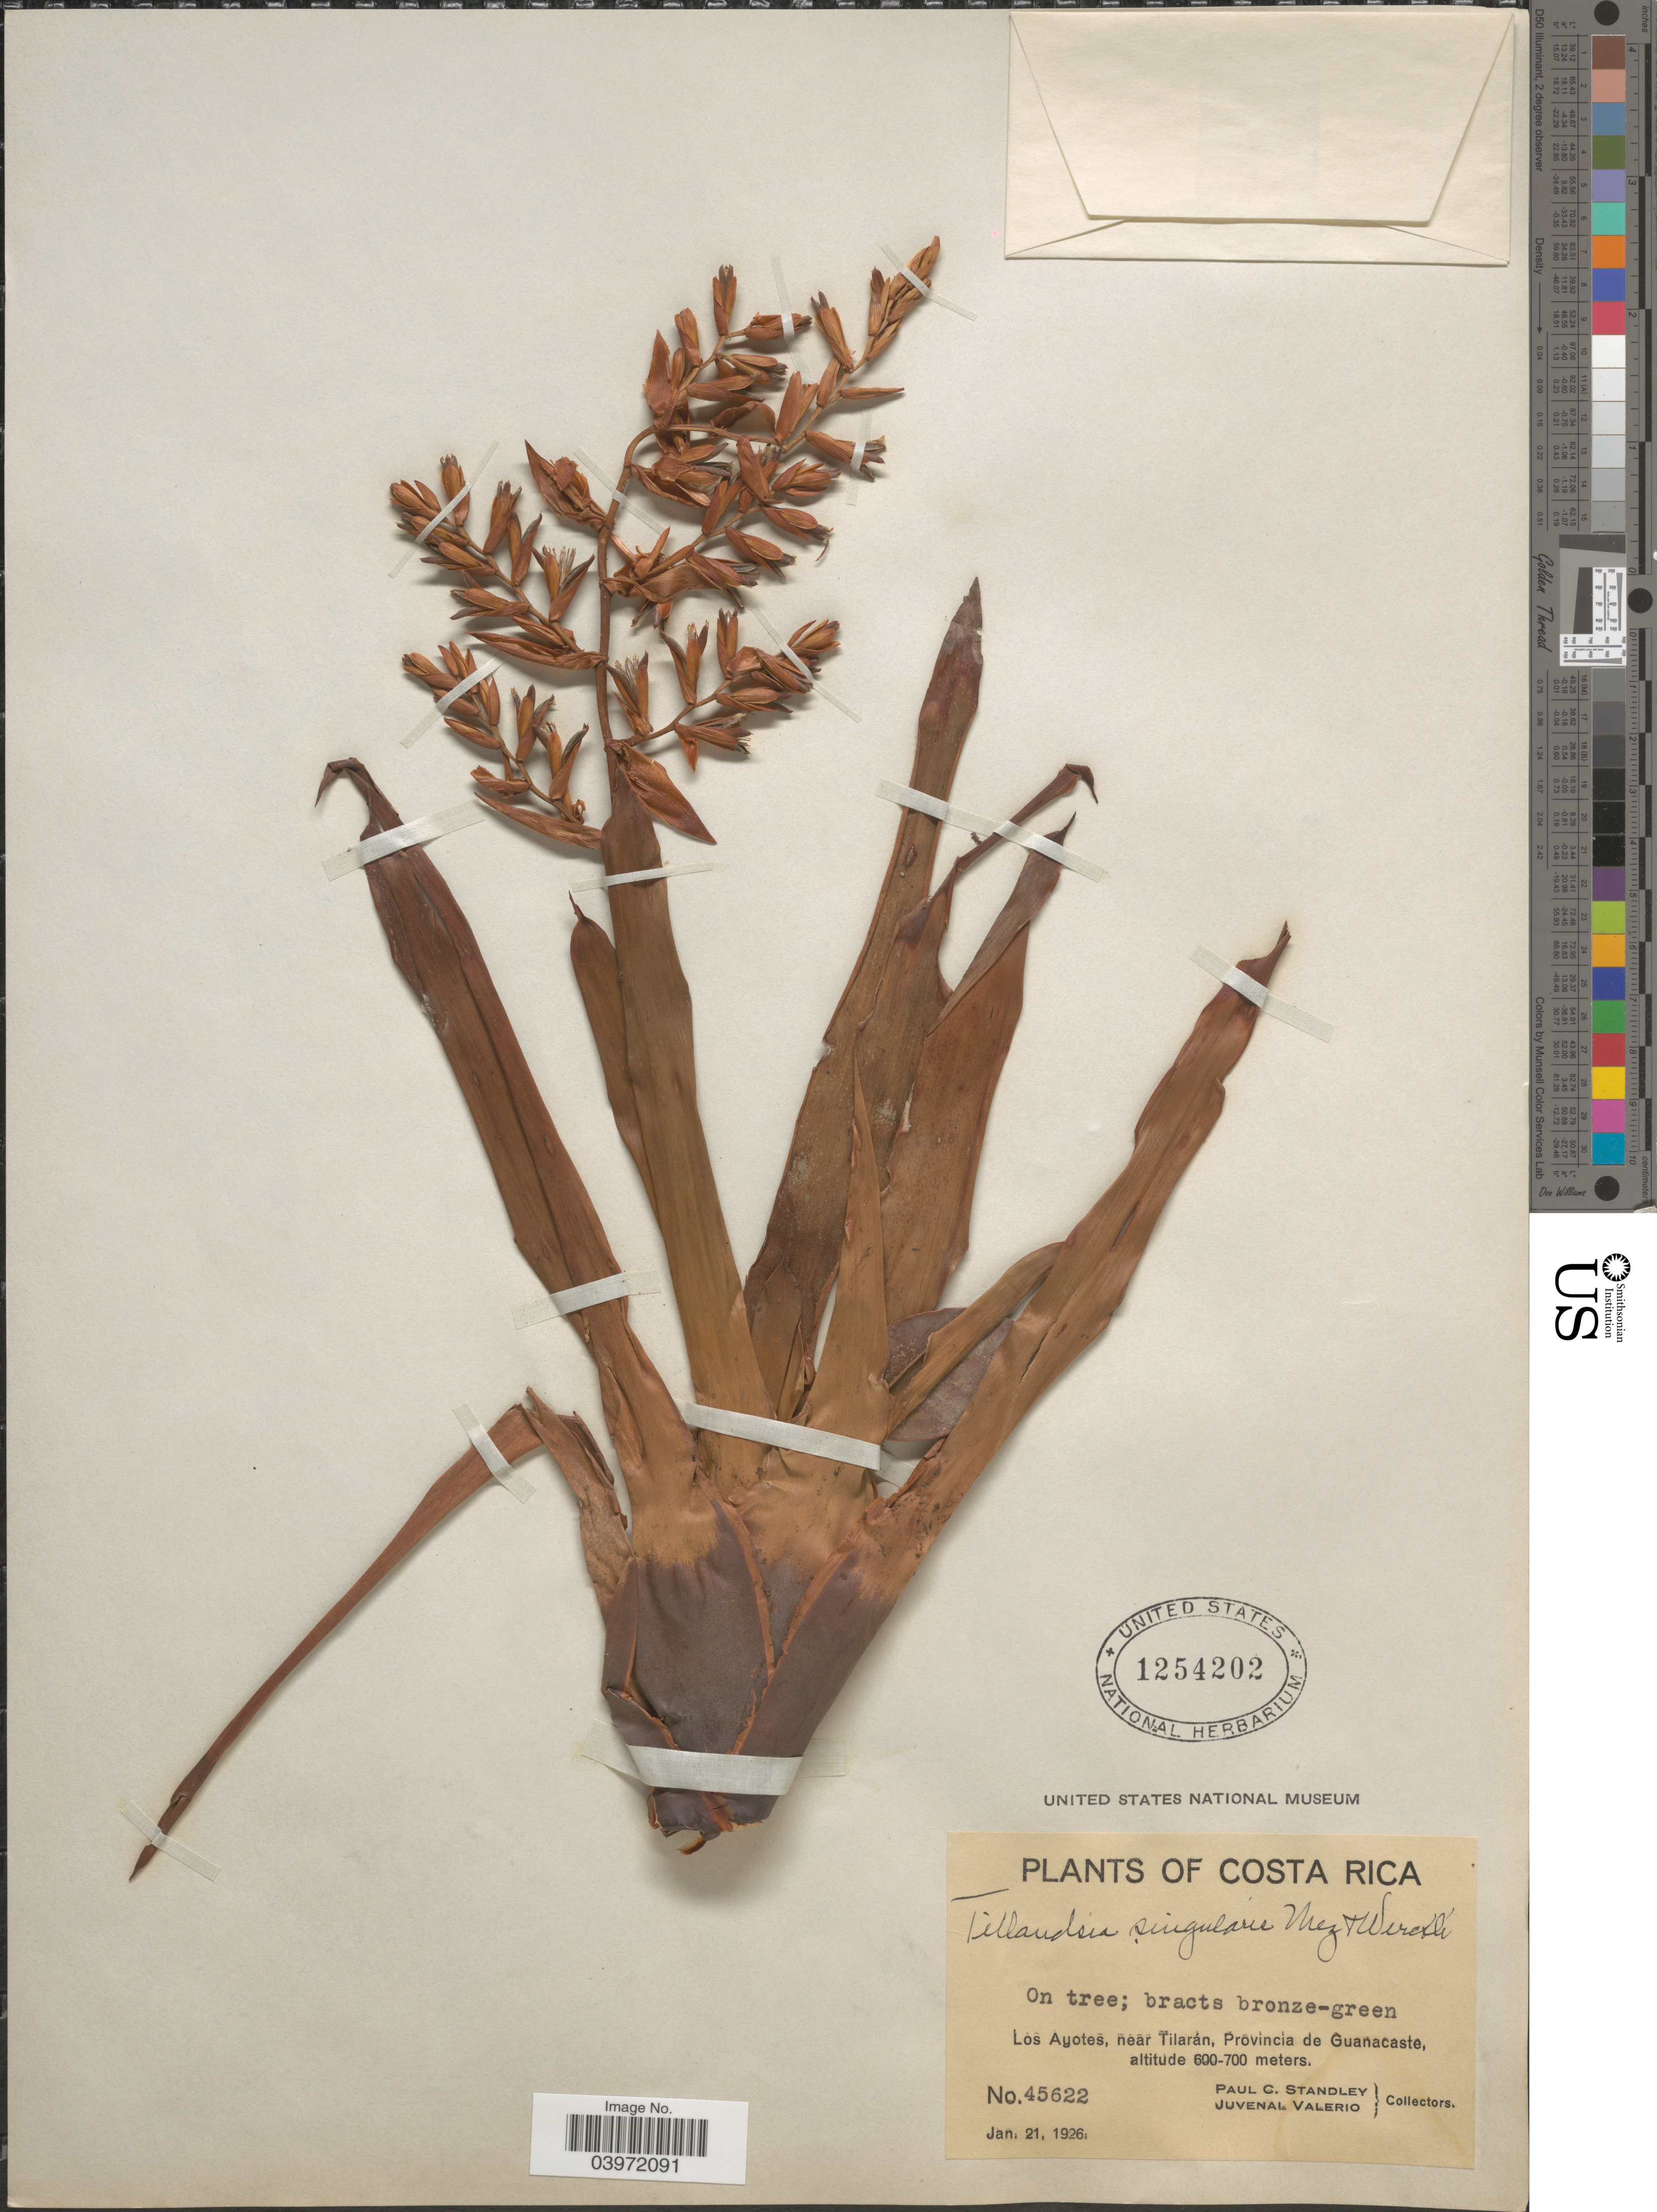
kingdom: Plantae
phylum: Tracheophyta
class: Liliopsida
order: Poales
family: Bromeliaceae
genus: Tillandsia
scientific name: Tillandsia singularis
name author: Mez & Wercklé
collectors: P. C. Standley & J. Valerio R.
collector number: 45622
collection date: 1926-01-21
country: Costa Rica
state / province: Guanacaste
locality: Los Ayotes, near Tilarán.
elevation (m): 600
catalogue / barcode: US 1254202